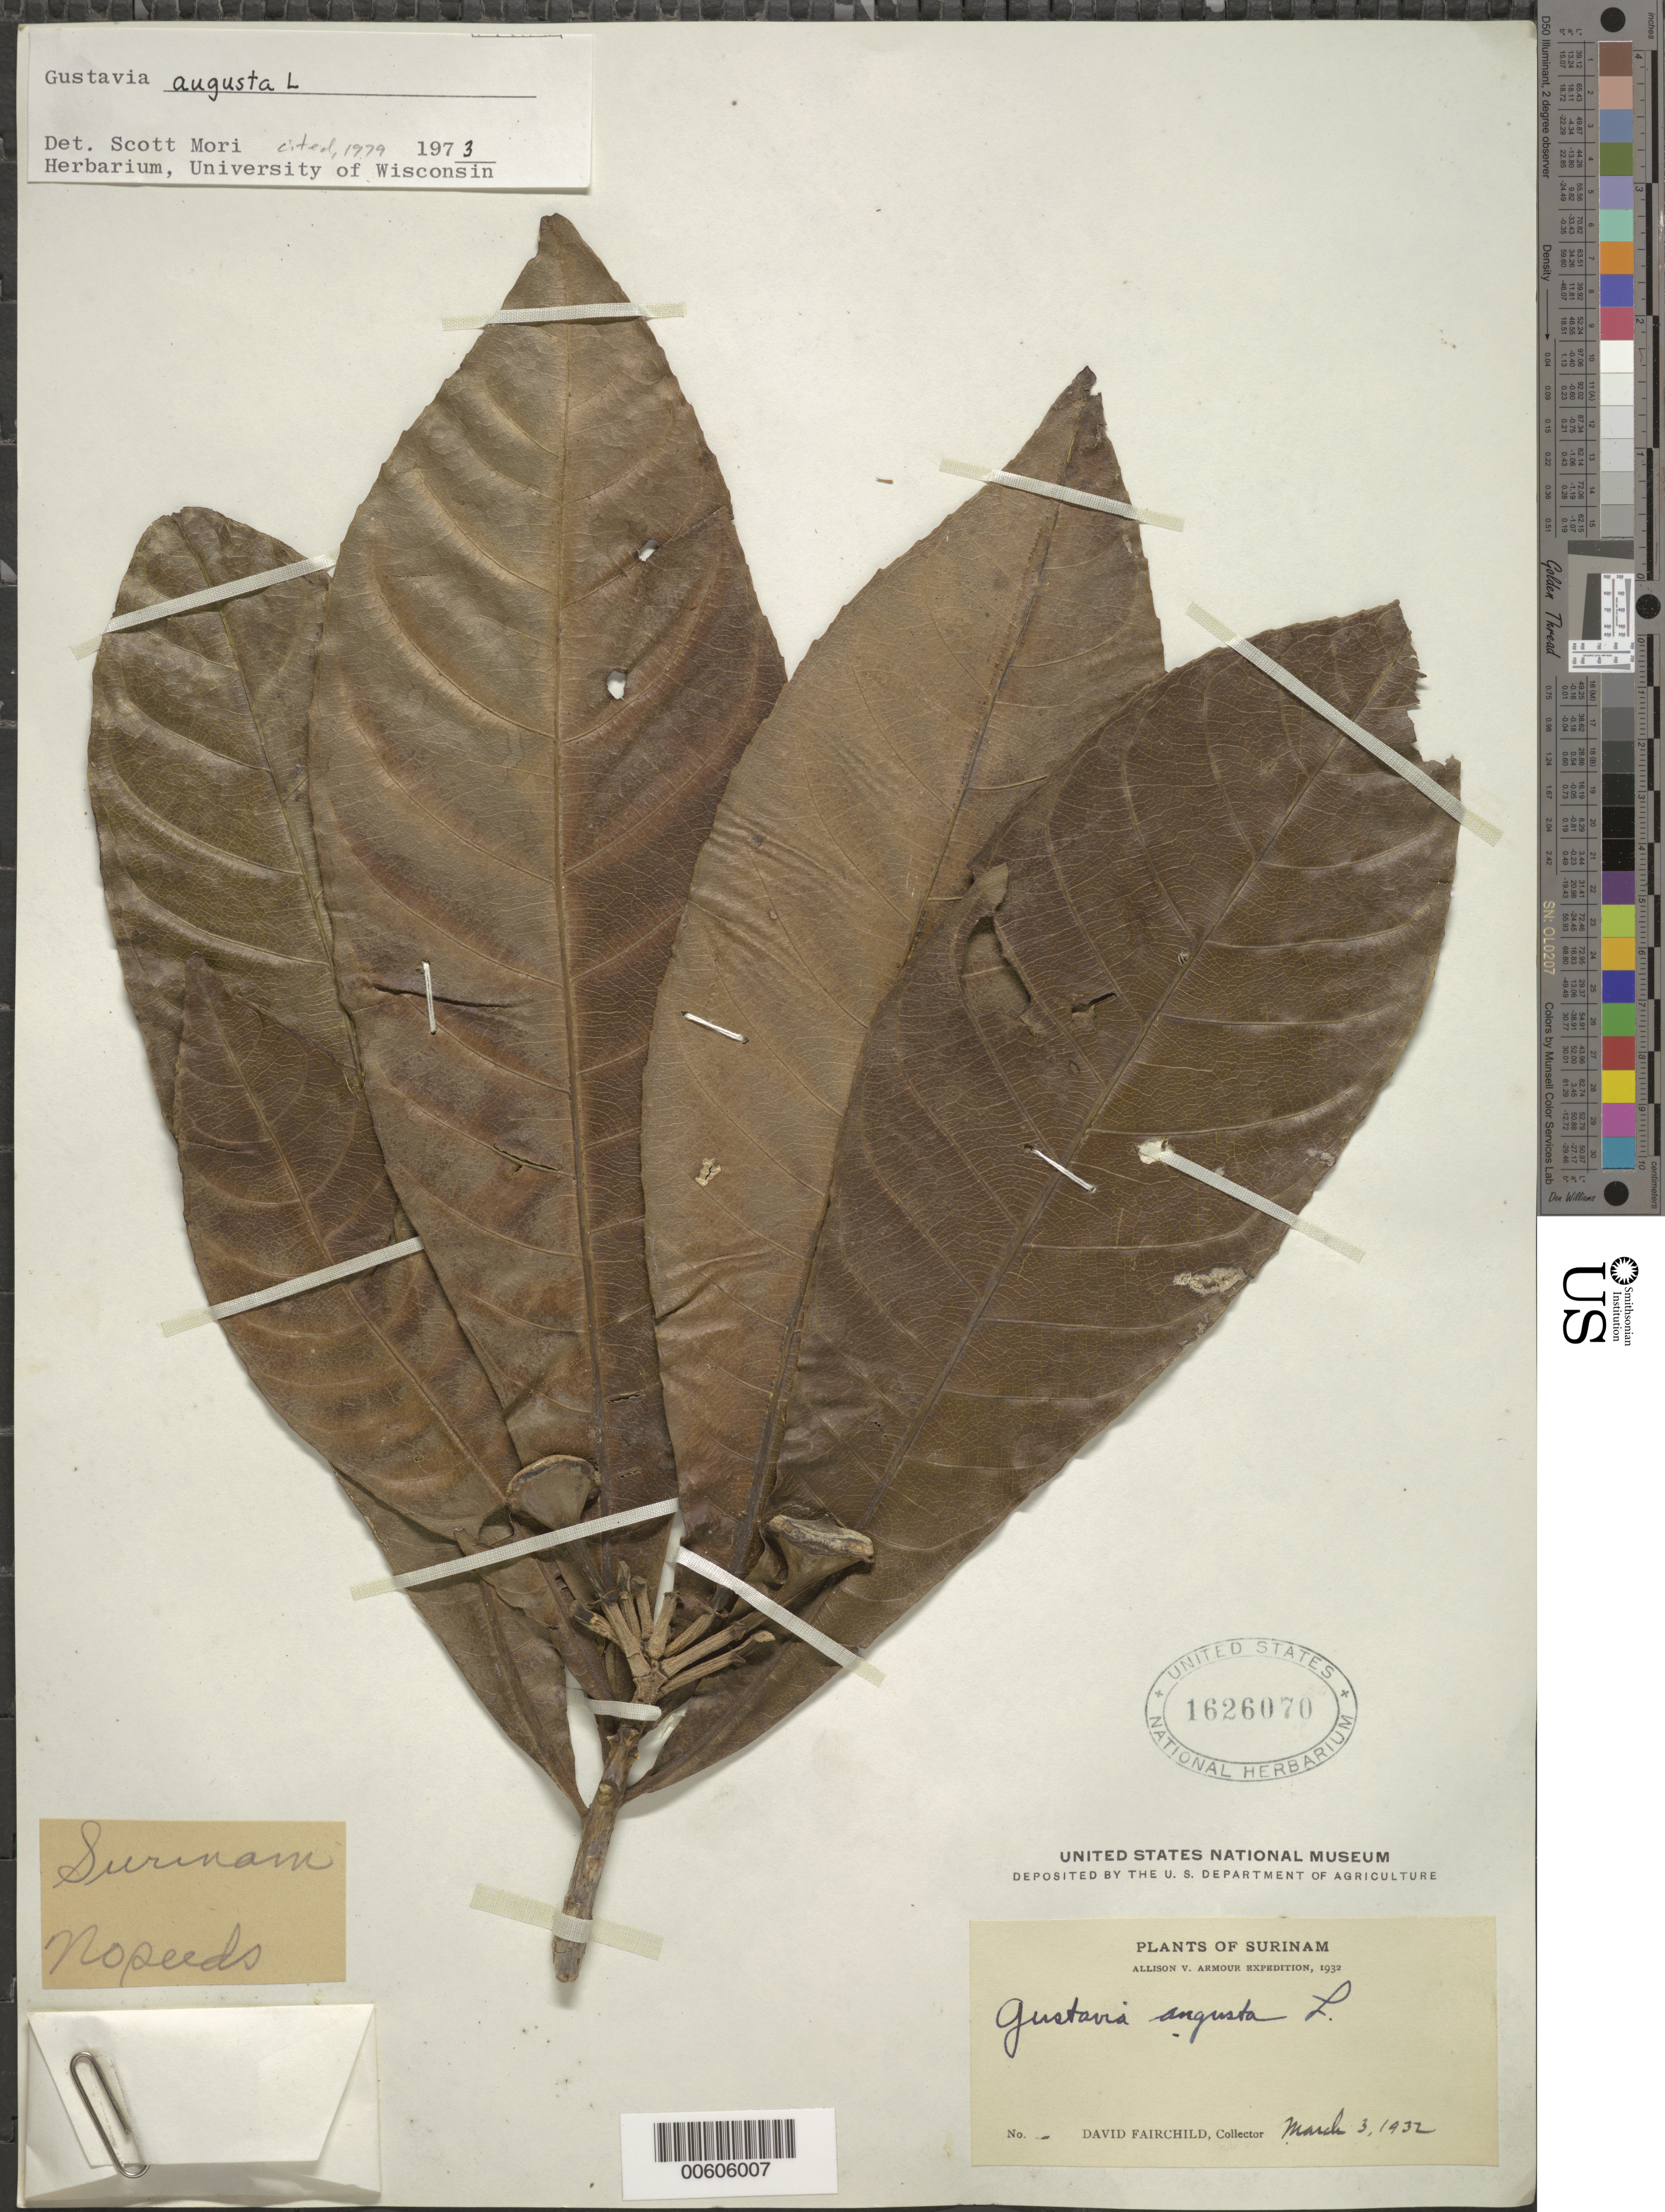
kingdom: Plantae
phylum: Tracheophyta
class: Magnoliopsida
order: Ericales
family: Lecythidaceae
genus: Gustavia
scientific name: Gustavia augusta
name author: L.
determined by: Mori, Scott A.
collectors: D. G. Fairchild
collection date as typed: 3-Mar-32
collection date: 1932-03-03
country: Suriname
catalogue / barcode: US 1626070